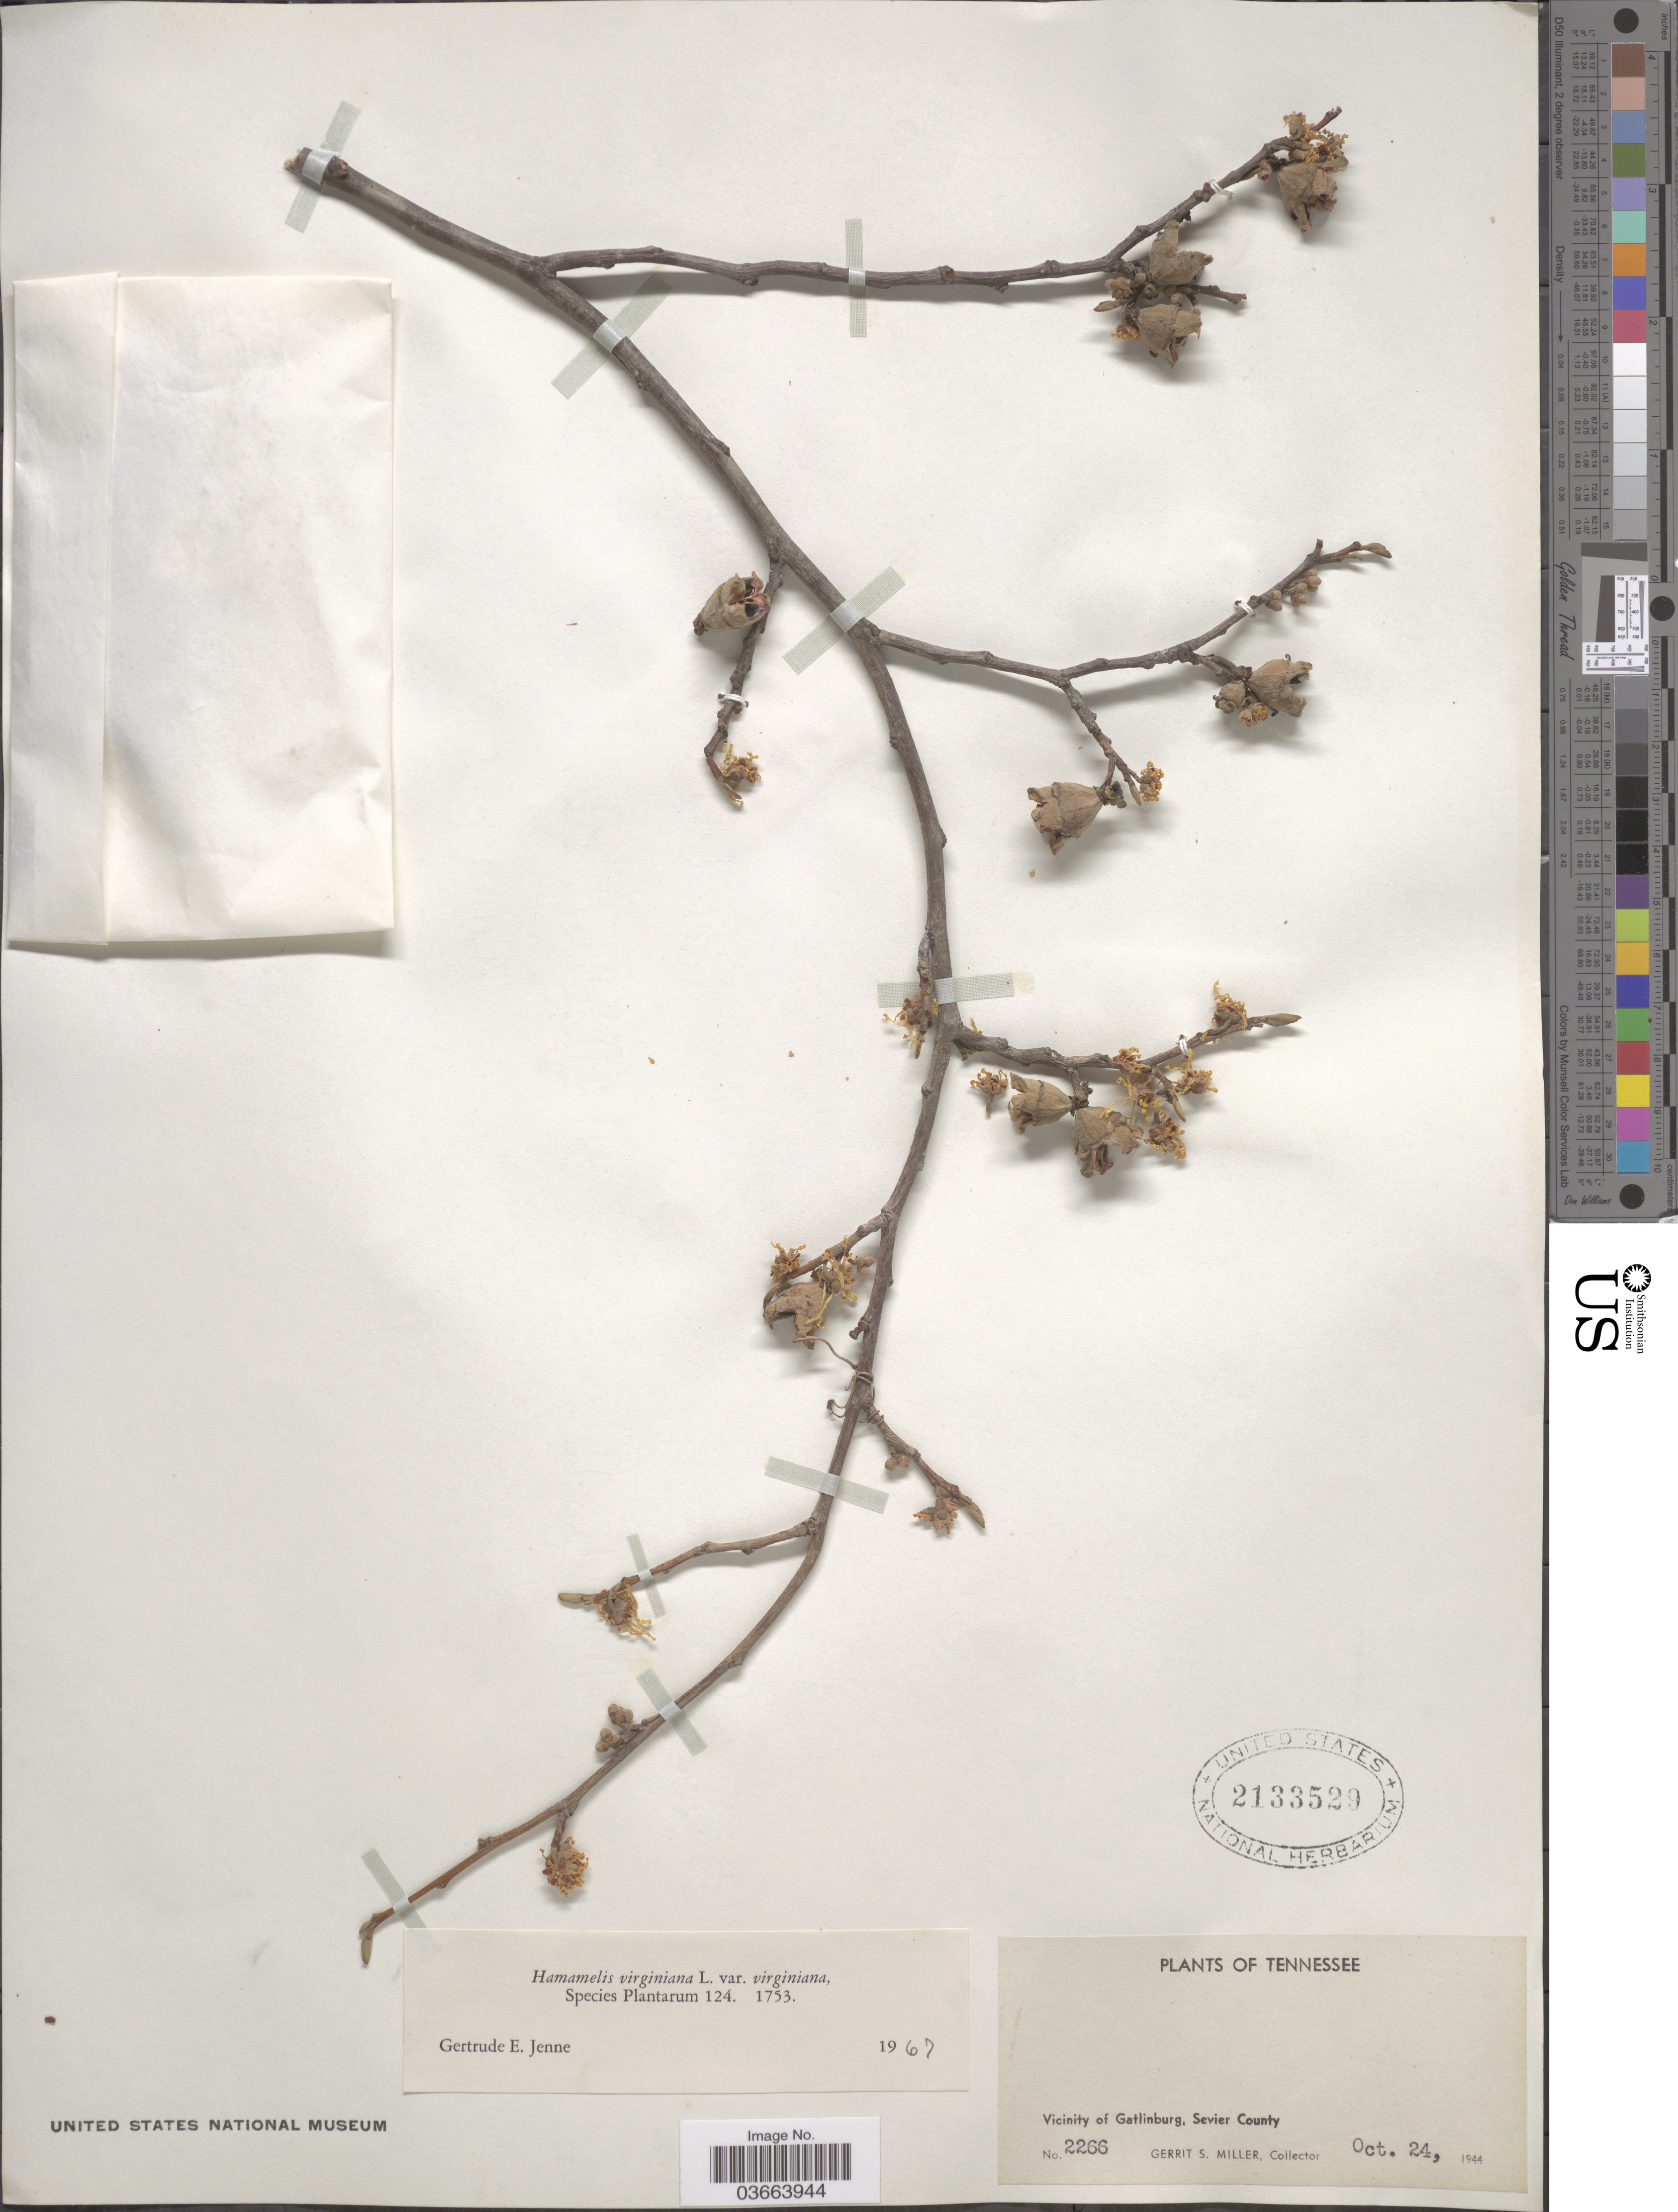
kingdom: Plantae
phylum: Tracheophyta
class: Magnoliopsida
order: Saxifragales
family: Hamamelidaceae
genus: Hamamelis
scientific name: Hamamelis virginiana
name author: L.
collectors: G. S. Miller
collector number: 2266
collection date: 1944-10-24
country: United States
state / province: Tennessee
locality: Vicinity of Gatlinburg, Sevier County.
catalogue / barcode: US 2133529